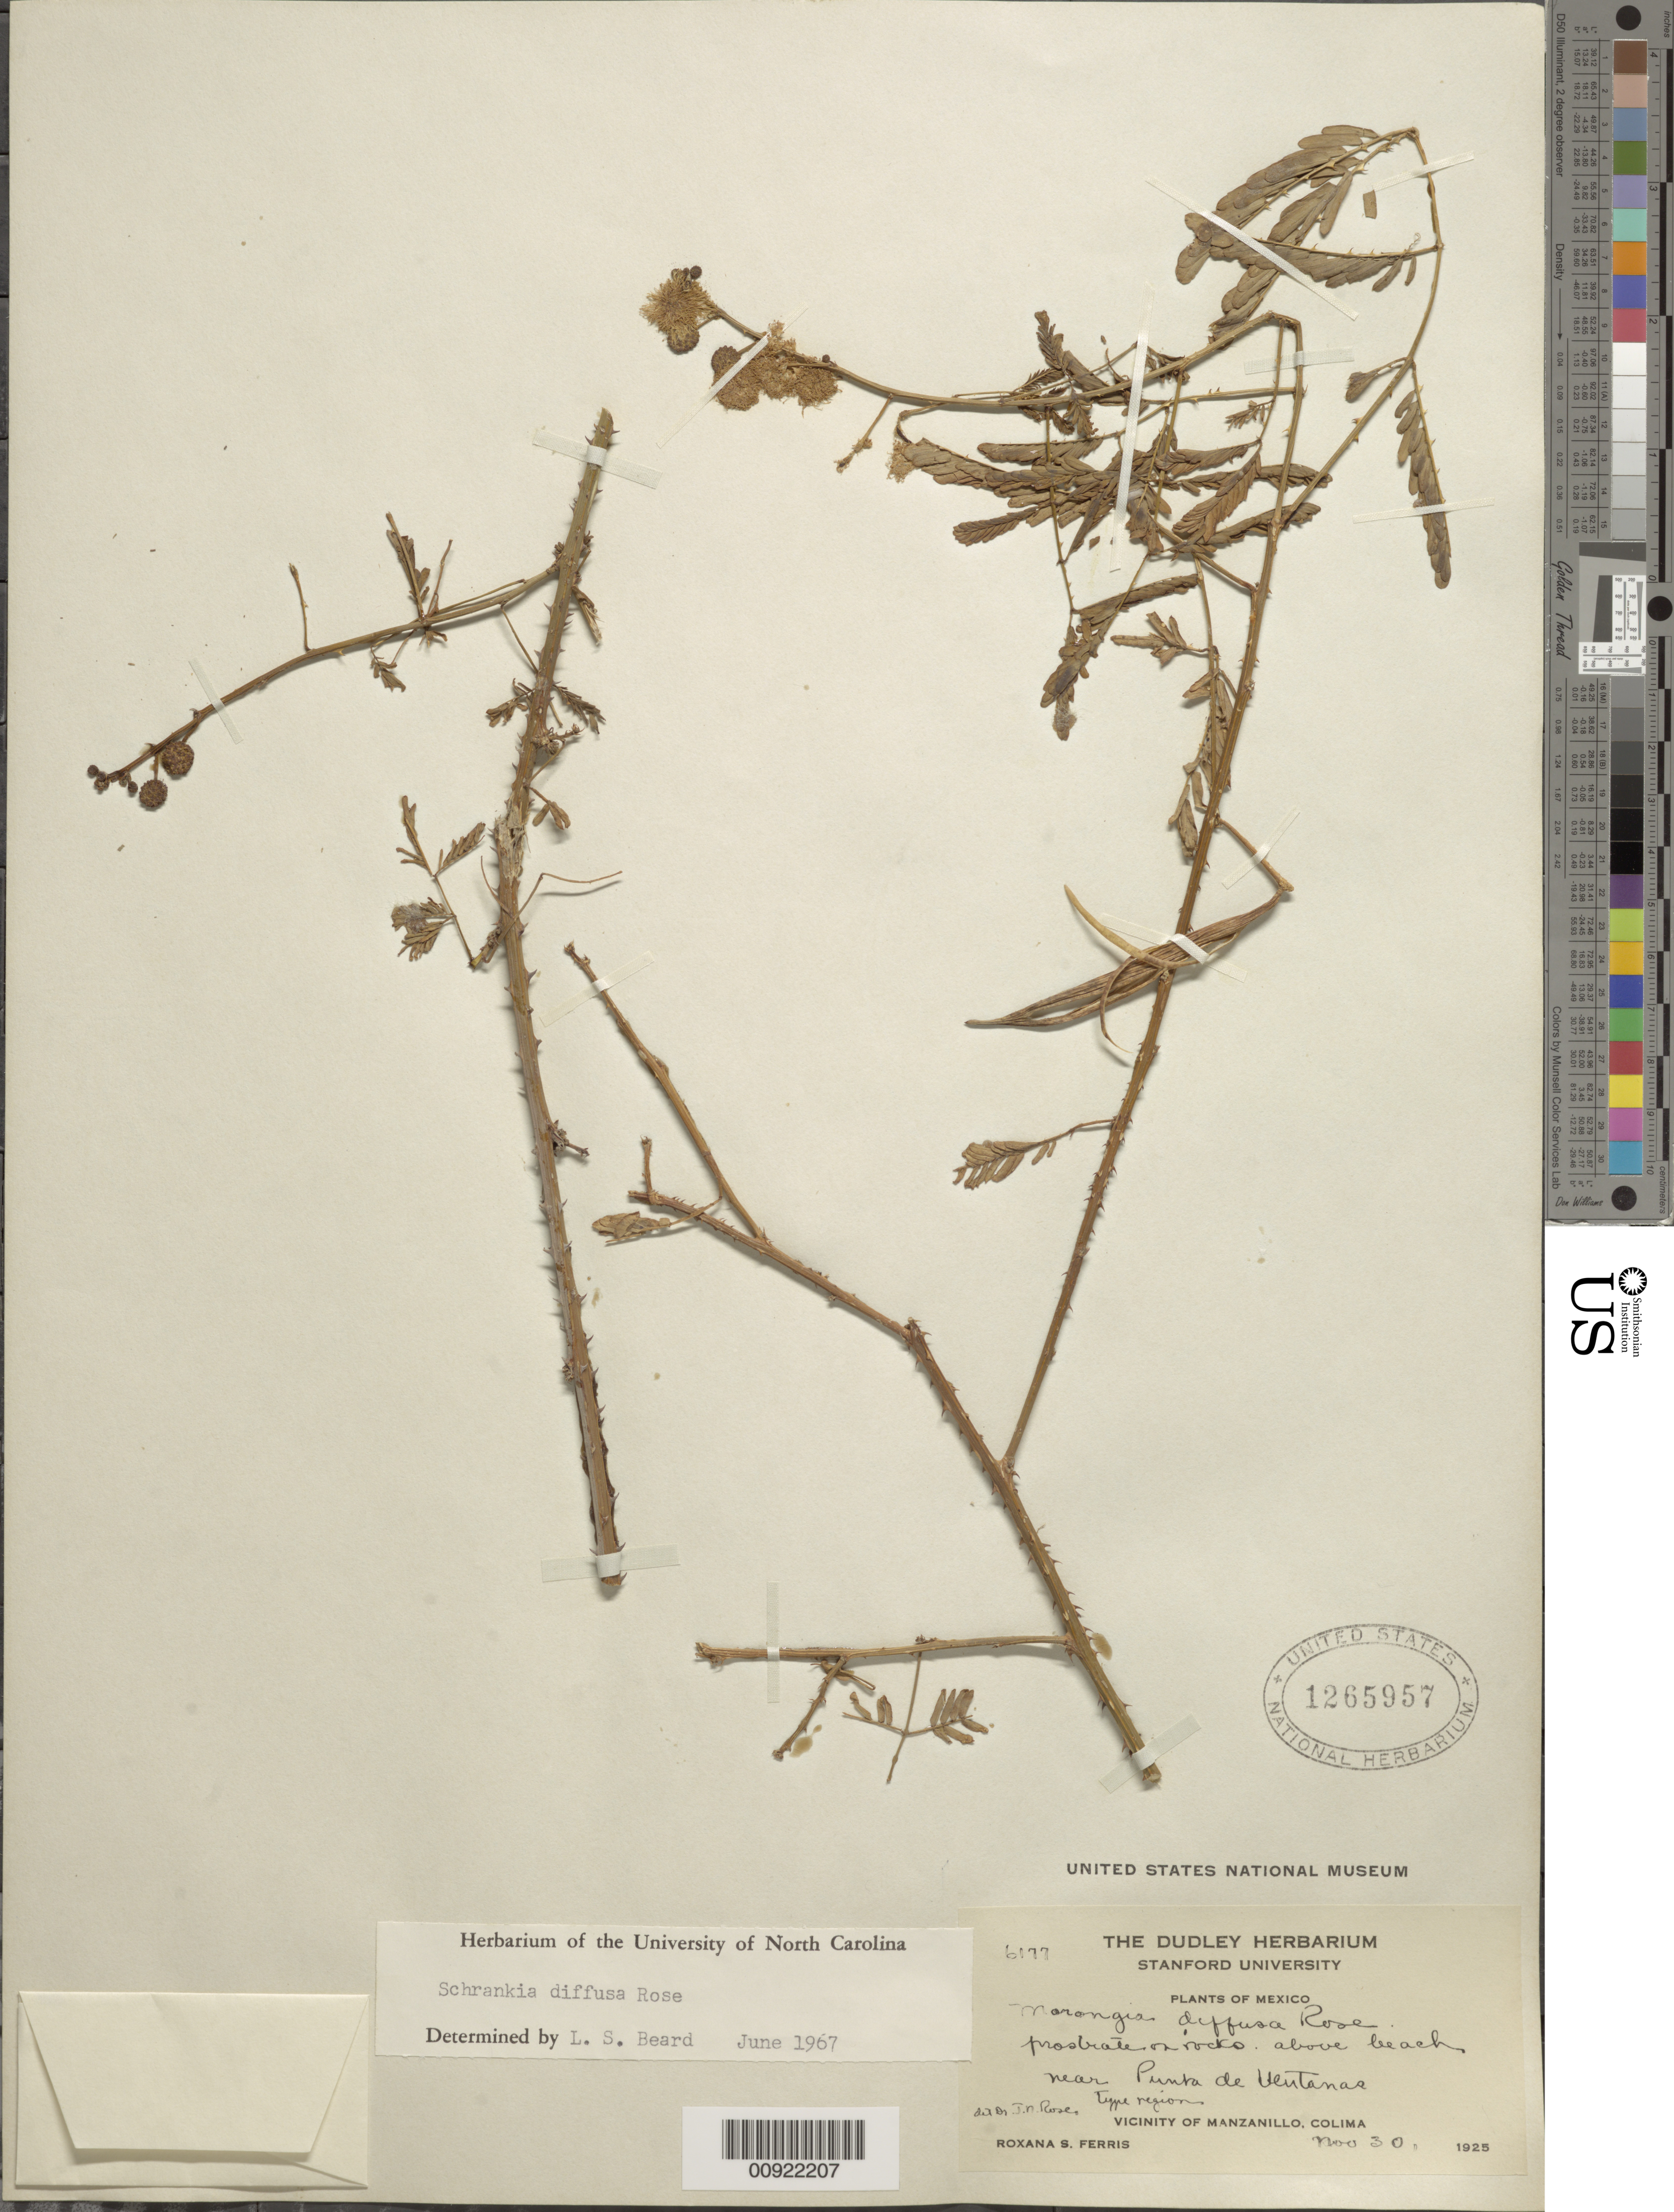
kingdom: Plantae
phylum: Tracheophyta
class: Magnoliopsida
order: Fabales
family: Fabaceae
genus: Mimosa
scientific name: Mimosa geminata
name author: DC.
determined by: Strong, M. T., (US), Smithsonian Institution - National Museum of Natural History (UNITED STATES)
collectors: R. S. Ferris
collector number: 6177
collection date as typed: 30 Nov 1925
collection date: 1925-11-30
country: Mexico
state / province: Colima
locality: Above beach near Punta de Ventanas. Vicinity of Manzanillo, Colima.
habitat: Prostrate on rocks above beach.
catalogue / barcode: US 1265957